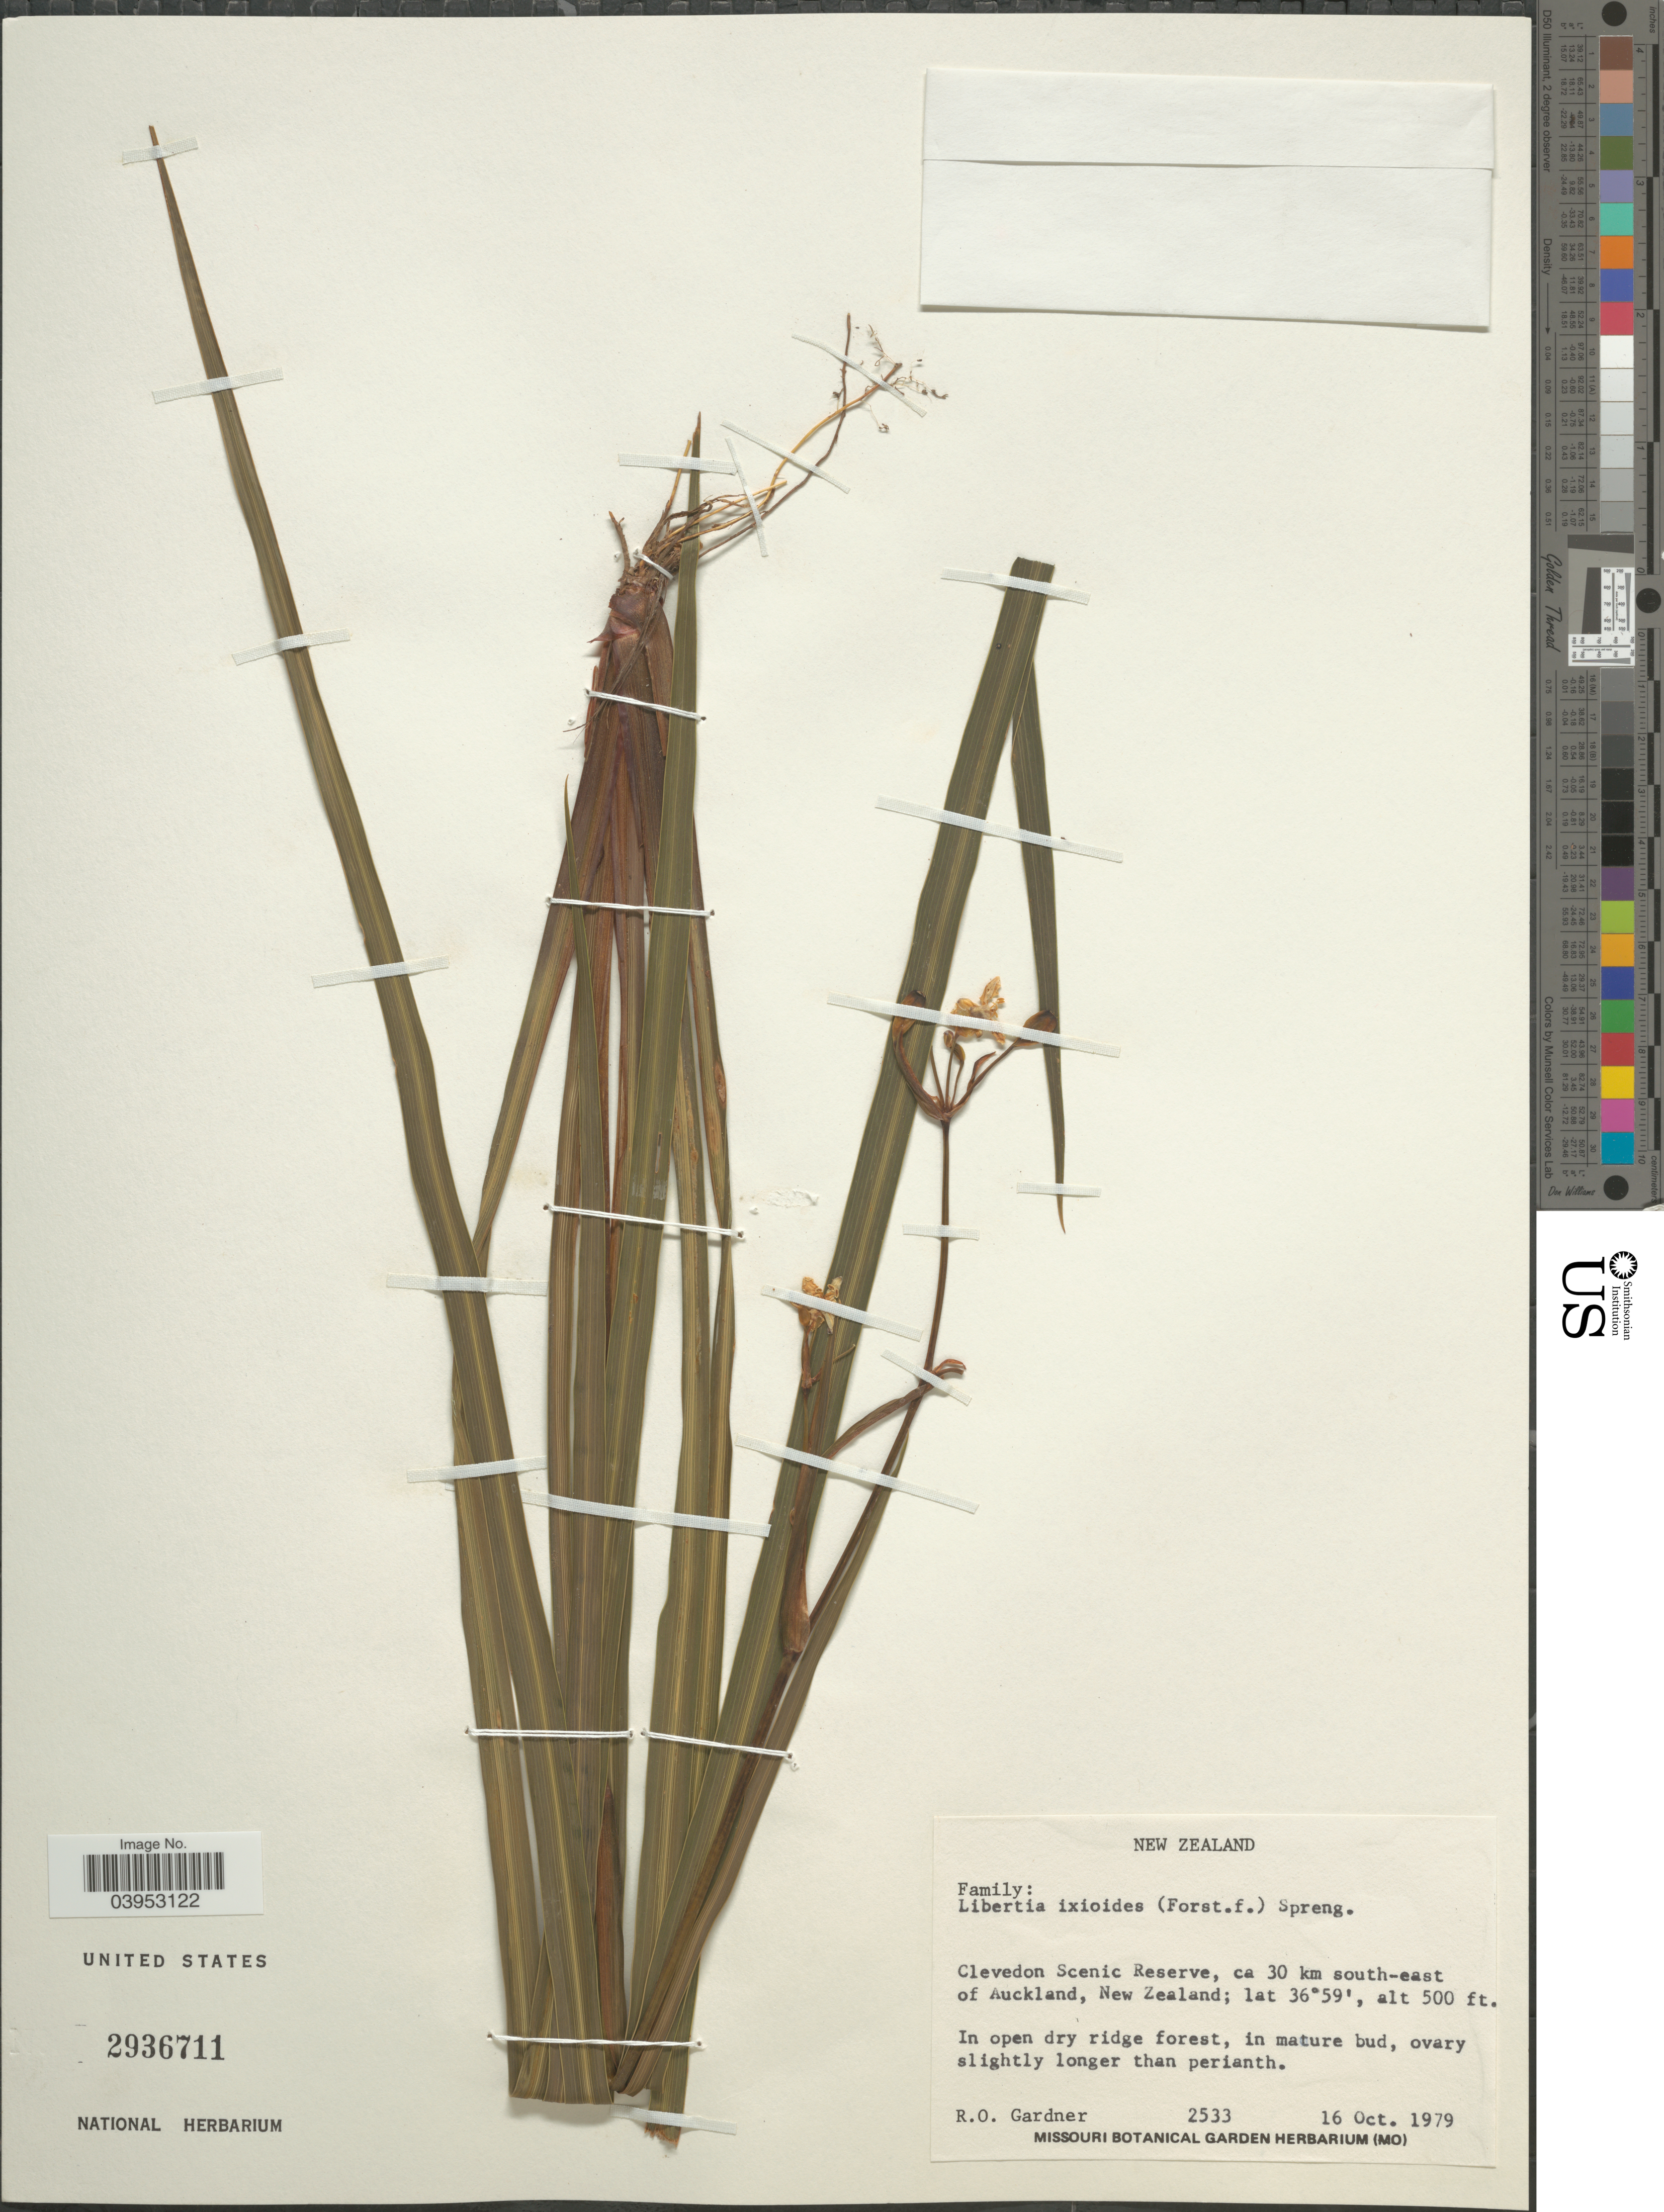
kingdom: Plantae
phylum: Tracheophyta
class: Liliopsida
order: Asparagales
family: Iridaceae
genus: Libertia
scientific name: Libertia ixioides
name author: (G. Forst.) Spreng.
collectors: R. O. Gardner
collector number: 2533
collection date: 1979-10-16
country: New Zealand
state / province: Auckland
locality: Clevedon Scenic Reserve, ca 30 km south-east of Auckland.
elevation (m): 152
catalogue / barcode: US 2936711